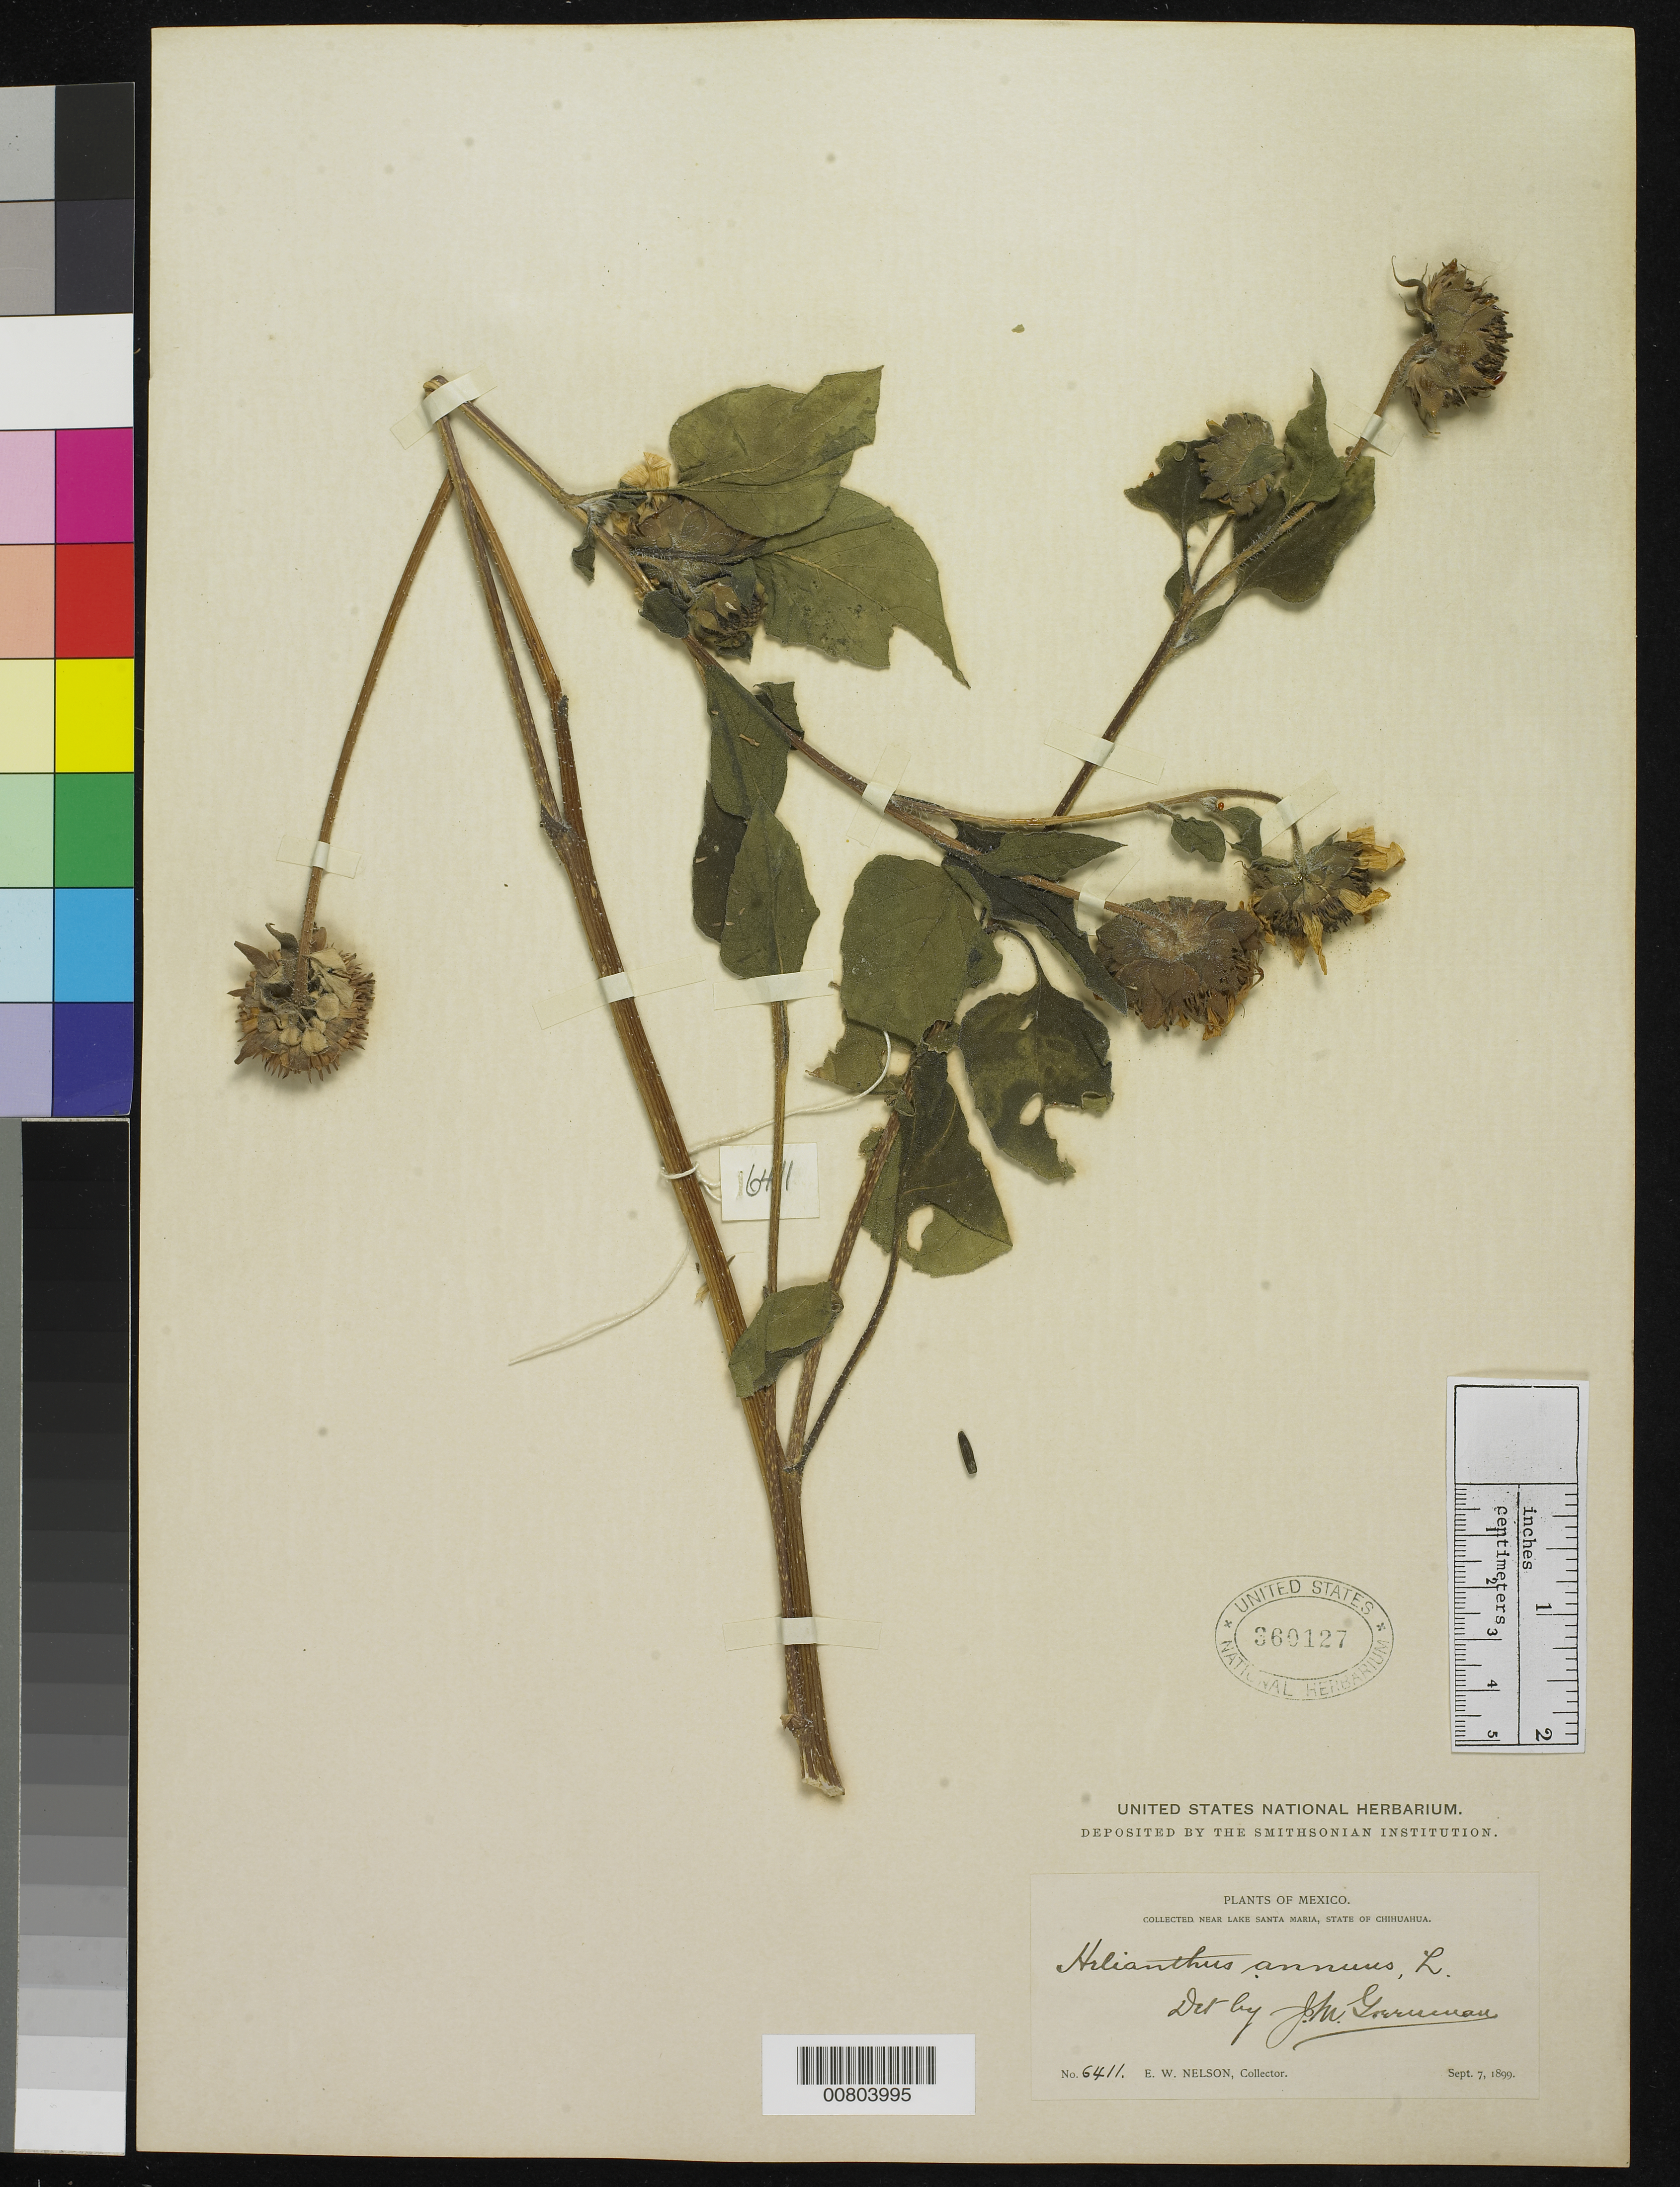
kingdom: Plantae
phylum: Tracheophyta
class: Magnoliopsida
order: Asterales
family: Asteraceae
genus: Helianthus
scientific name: Helianthus annuus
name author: L.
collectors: E. W. Nelson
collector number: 6411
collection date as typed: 07 Sep 1899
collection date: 1899-09-07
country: Mexico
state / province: Chihuahua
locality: Near Lake Santa Maria, Chihuahua.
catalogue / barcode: US 360127